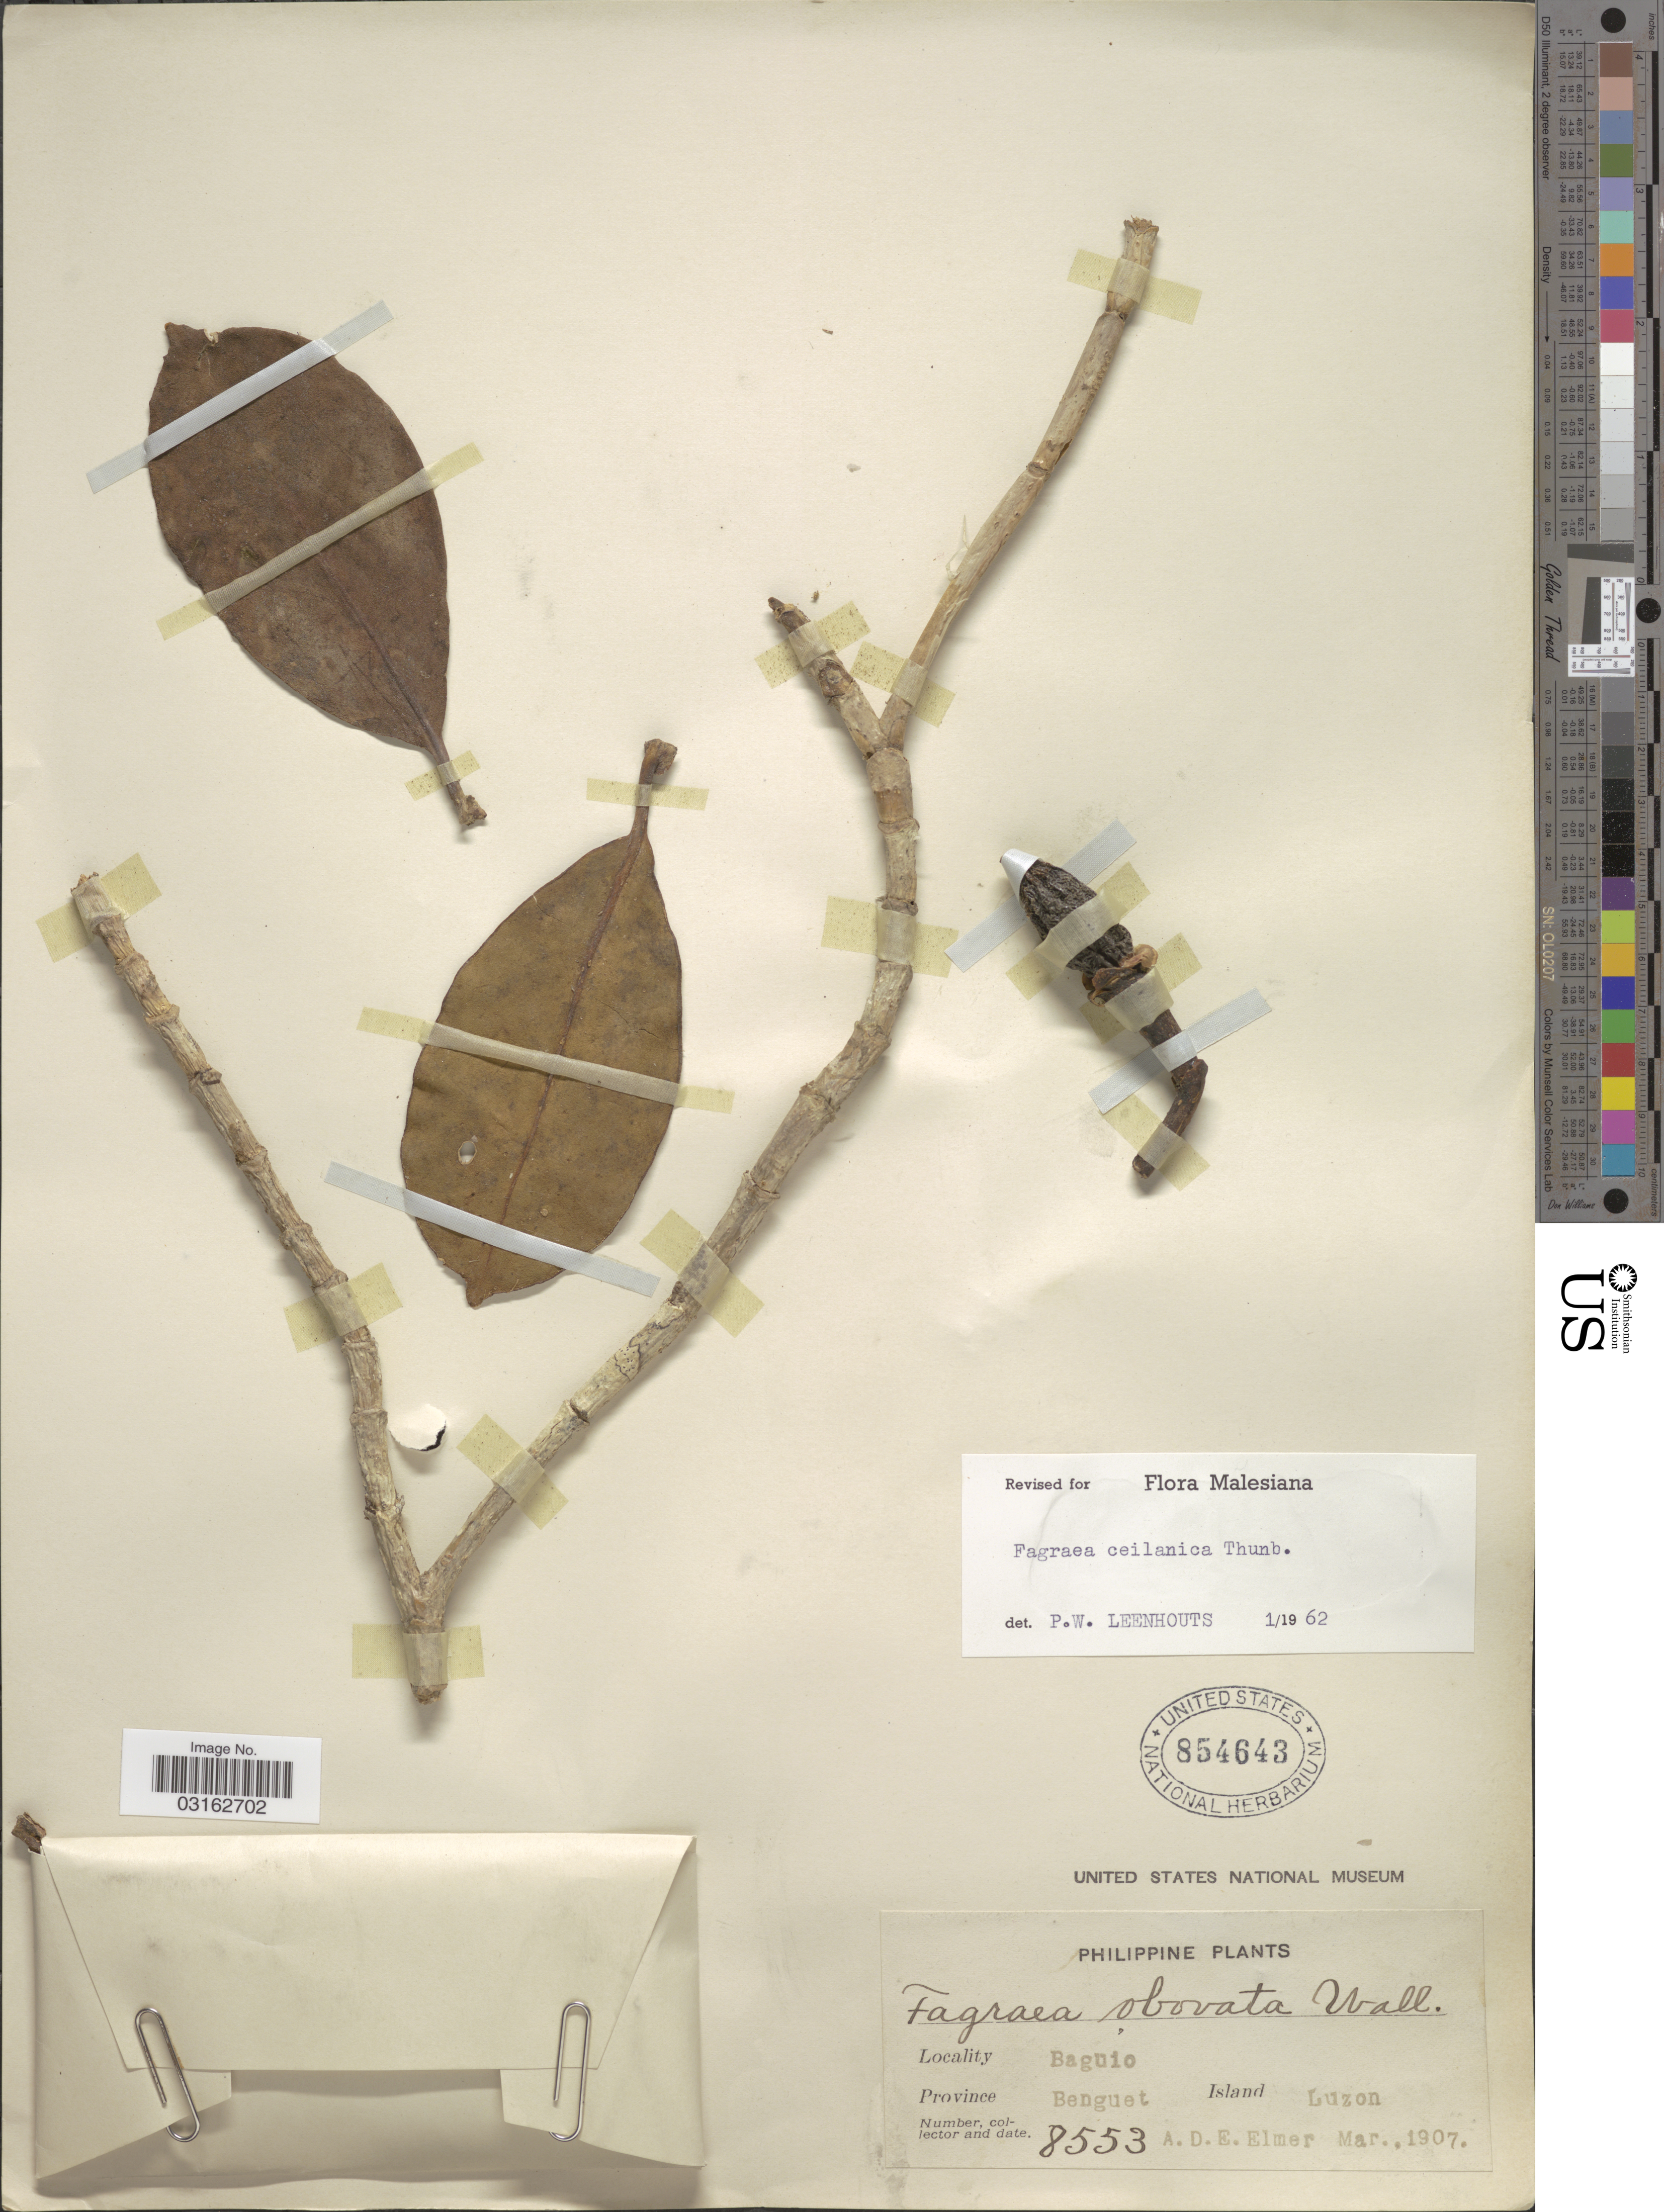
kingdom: Plantae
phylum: Tracheophyta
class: Magnoliopsida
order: Gentianales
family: Gentianaceae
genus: Fagraea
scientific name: Fagraea ceilanica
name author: Thunb.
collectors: A. D. E. Elmer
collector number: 8553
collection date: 1907-03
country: Philippines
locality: Baguio, Province Benguet, Island Luzon.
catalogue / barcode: US 854643